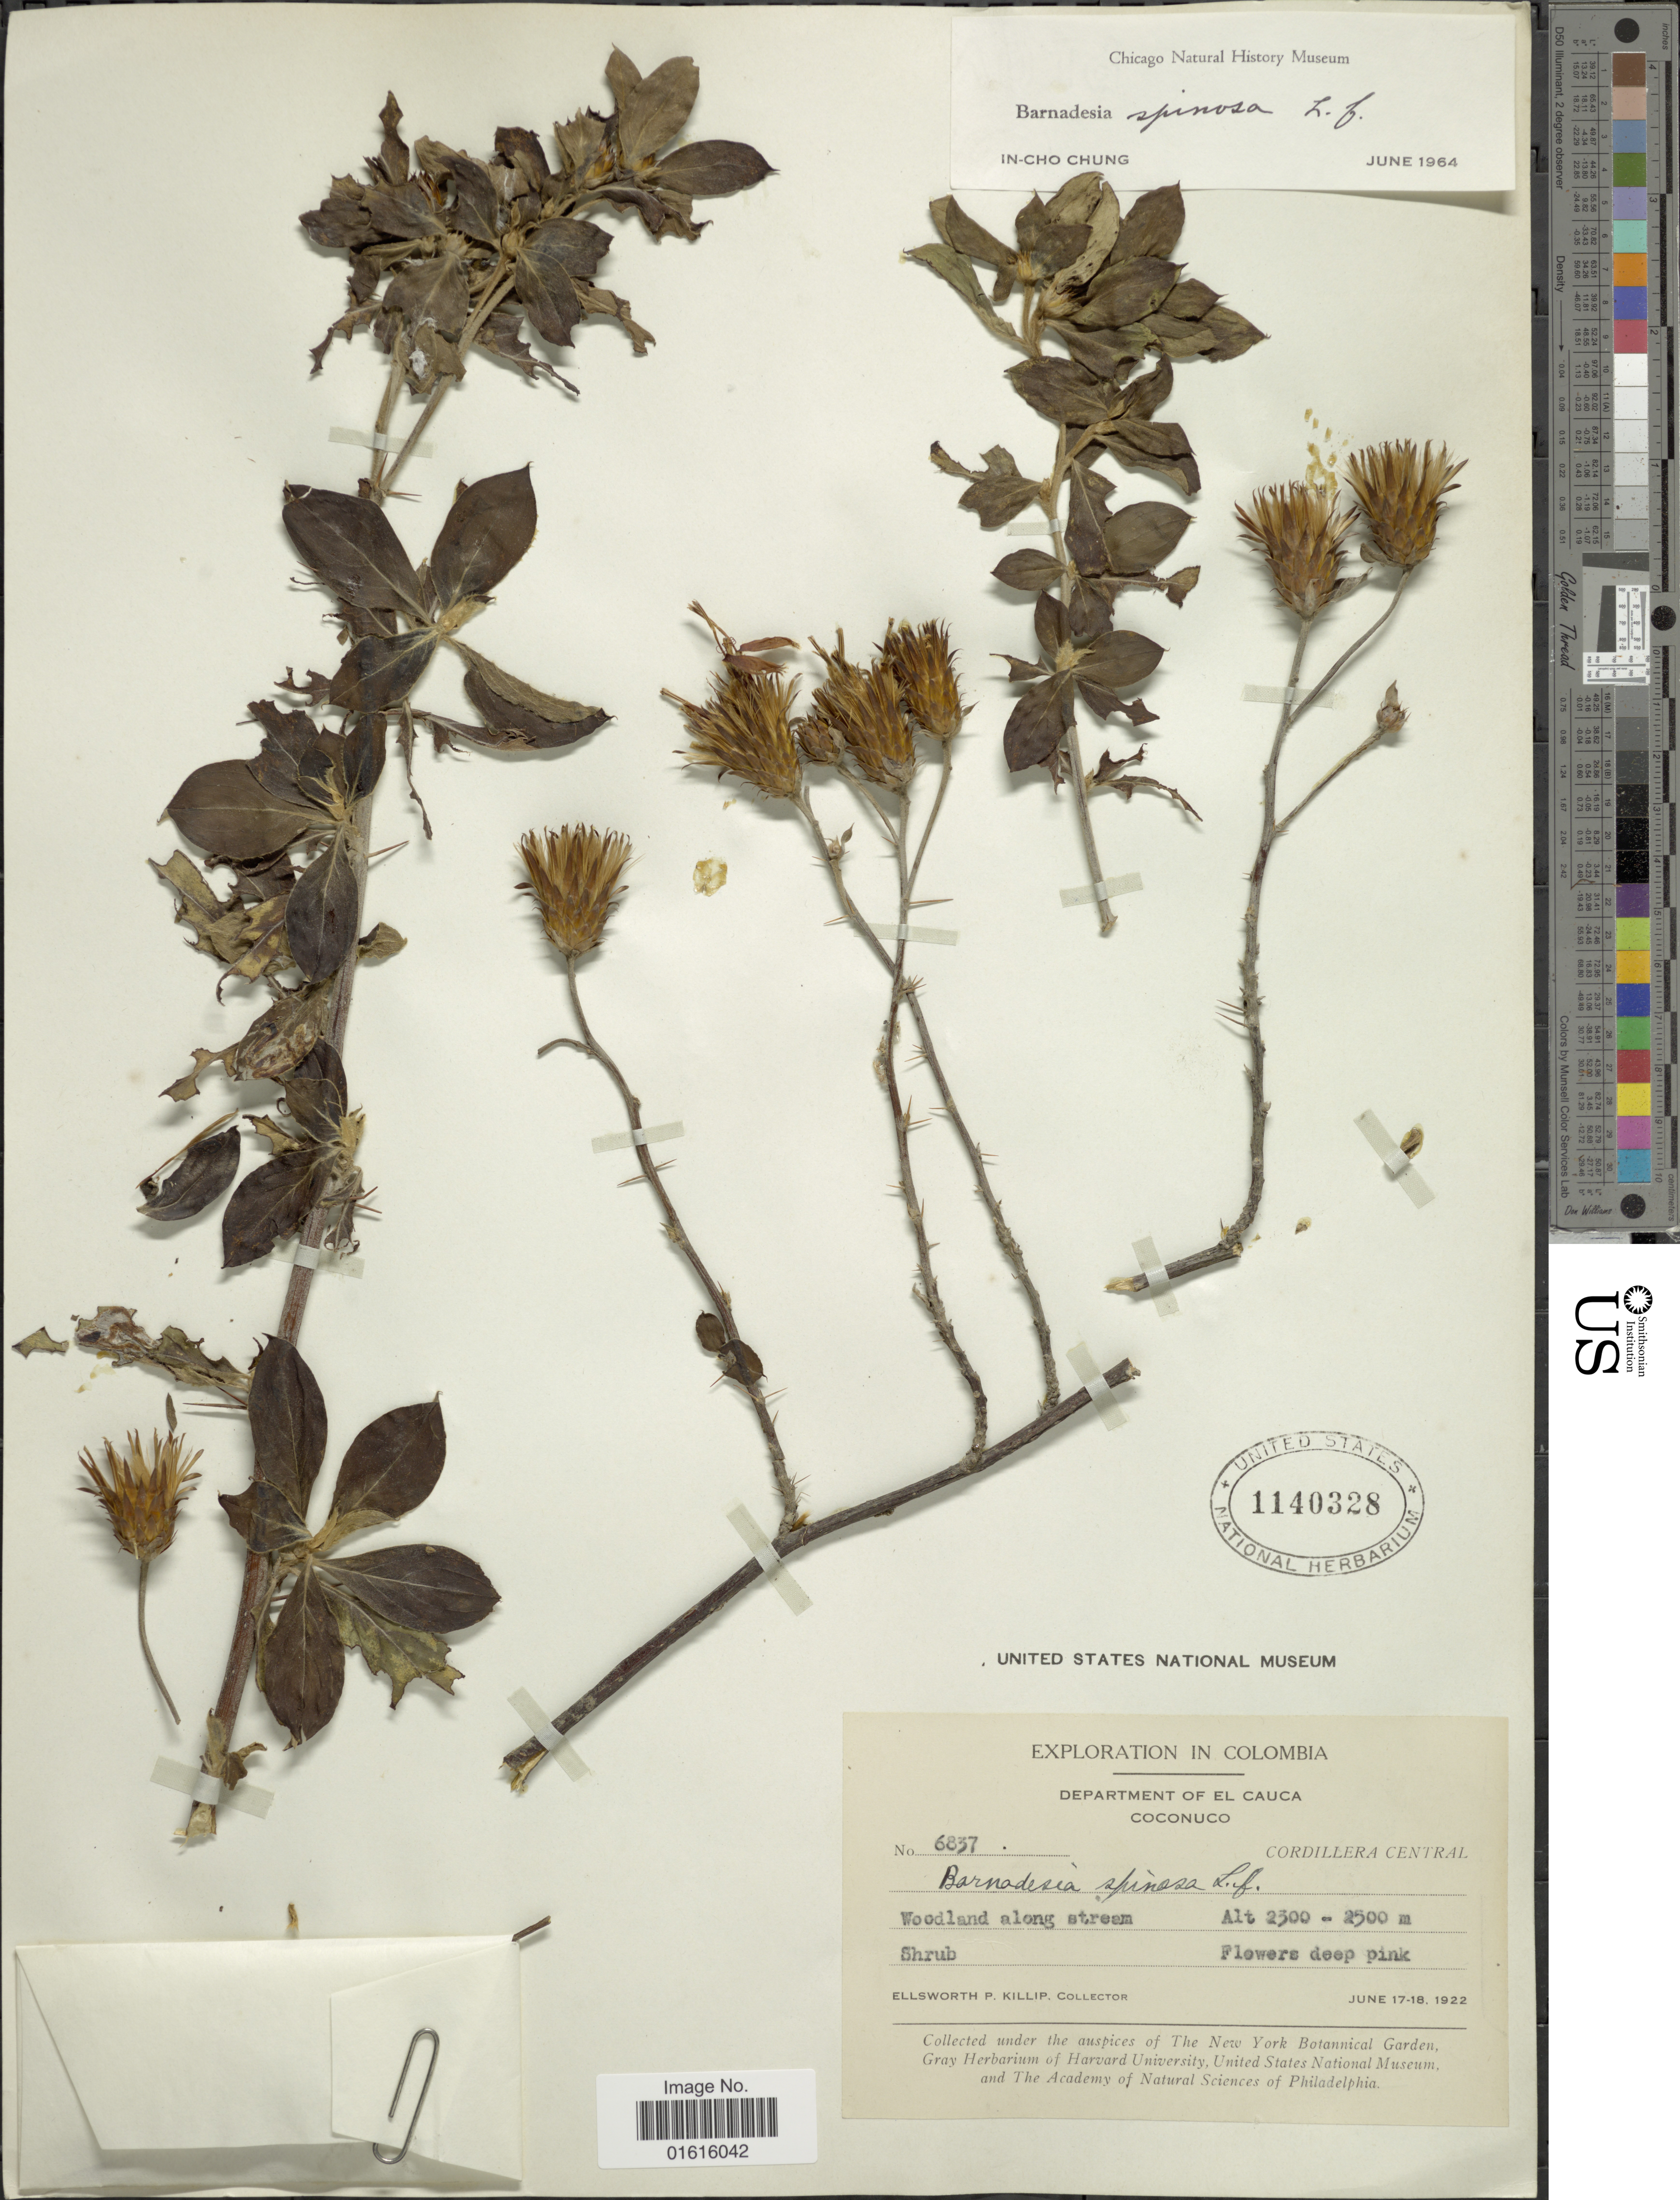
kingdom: Plantae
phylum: Tracheophyta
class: Magnoliopsida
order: Asterales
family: Asteraceae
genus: Barnadesia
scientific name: Barnadesia spinosa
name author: L. f.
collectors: E. P. Killip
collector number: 6837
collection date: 1922-06-17/1922-06-18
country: Colombia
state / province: Cauca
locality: Coconuco, Cordillera Central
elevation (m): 2500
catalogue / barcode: US 1140328